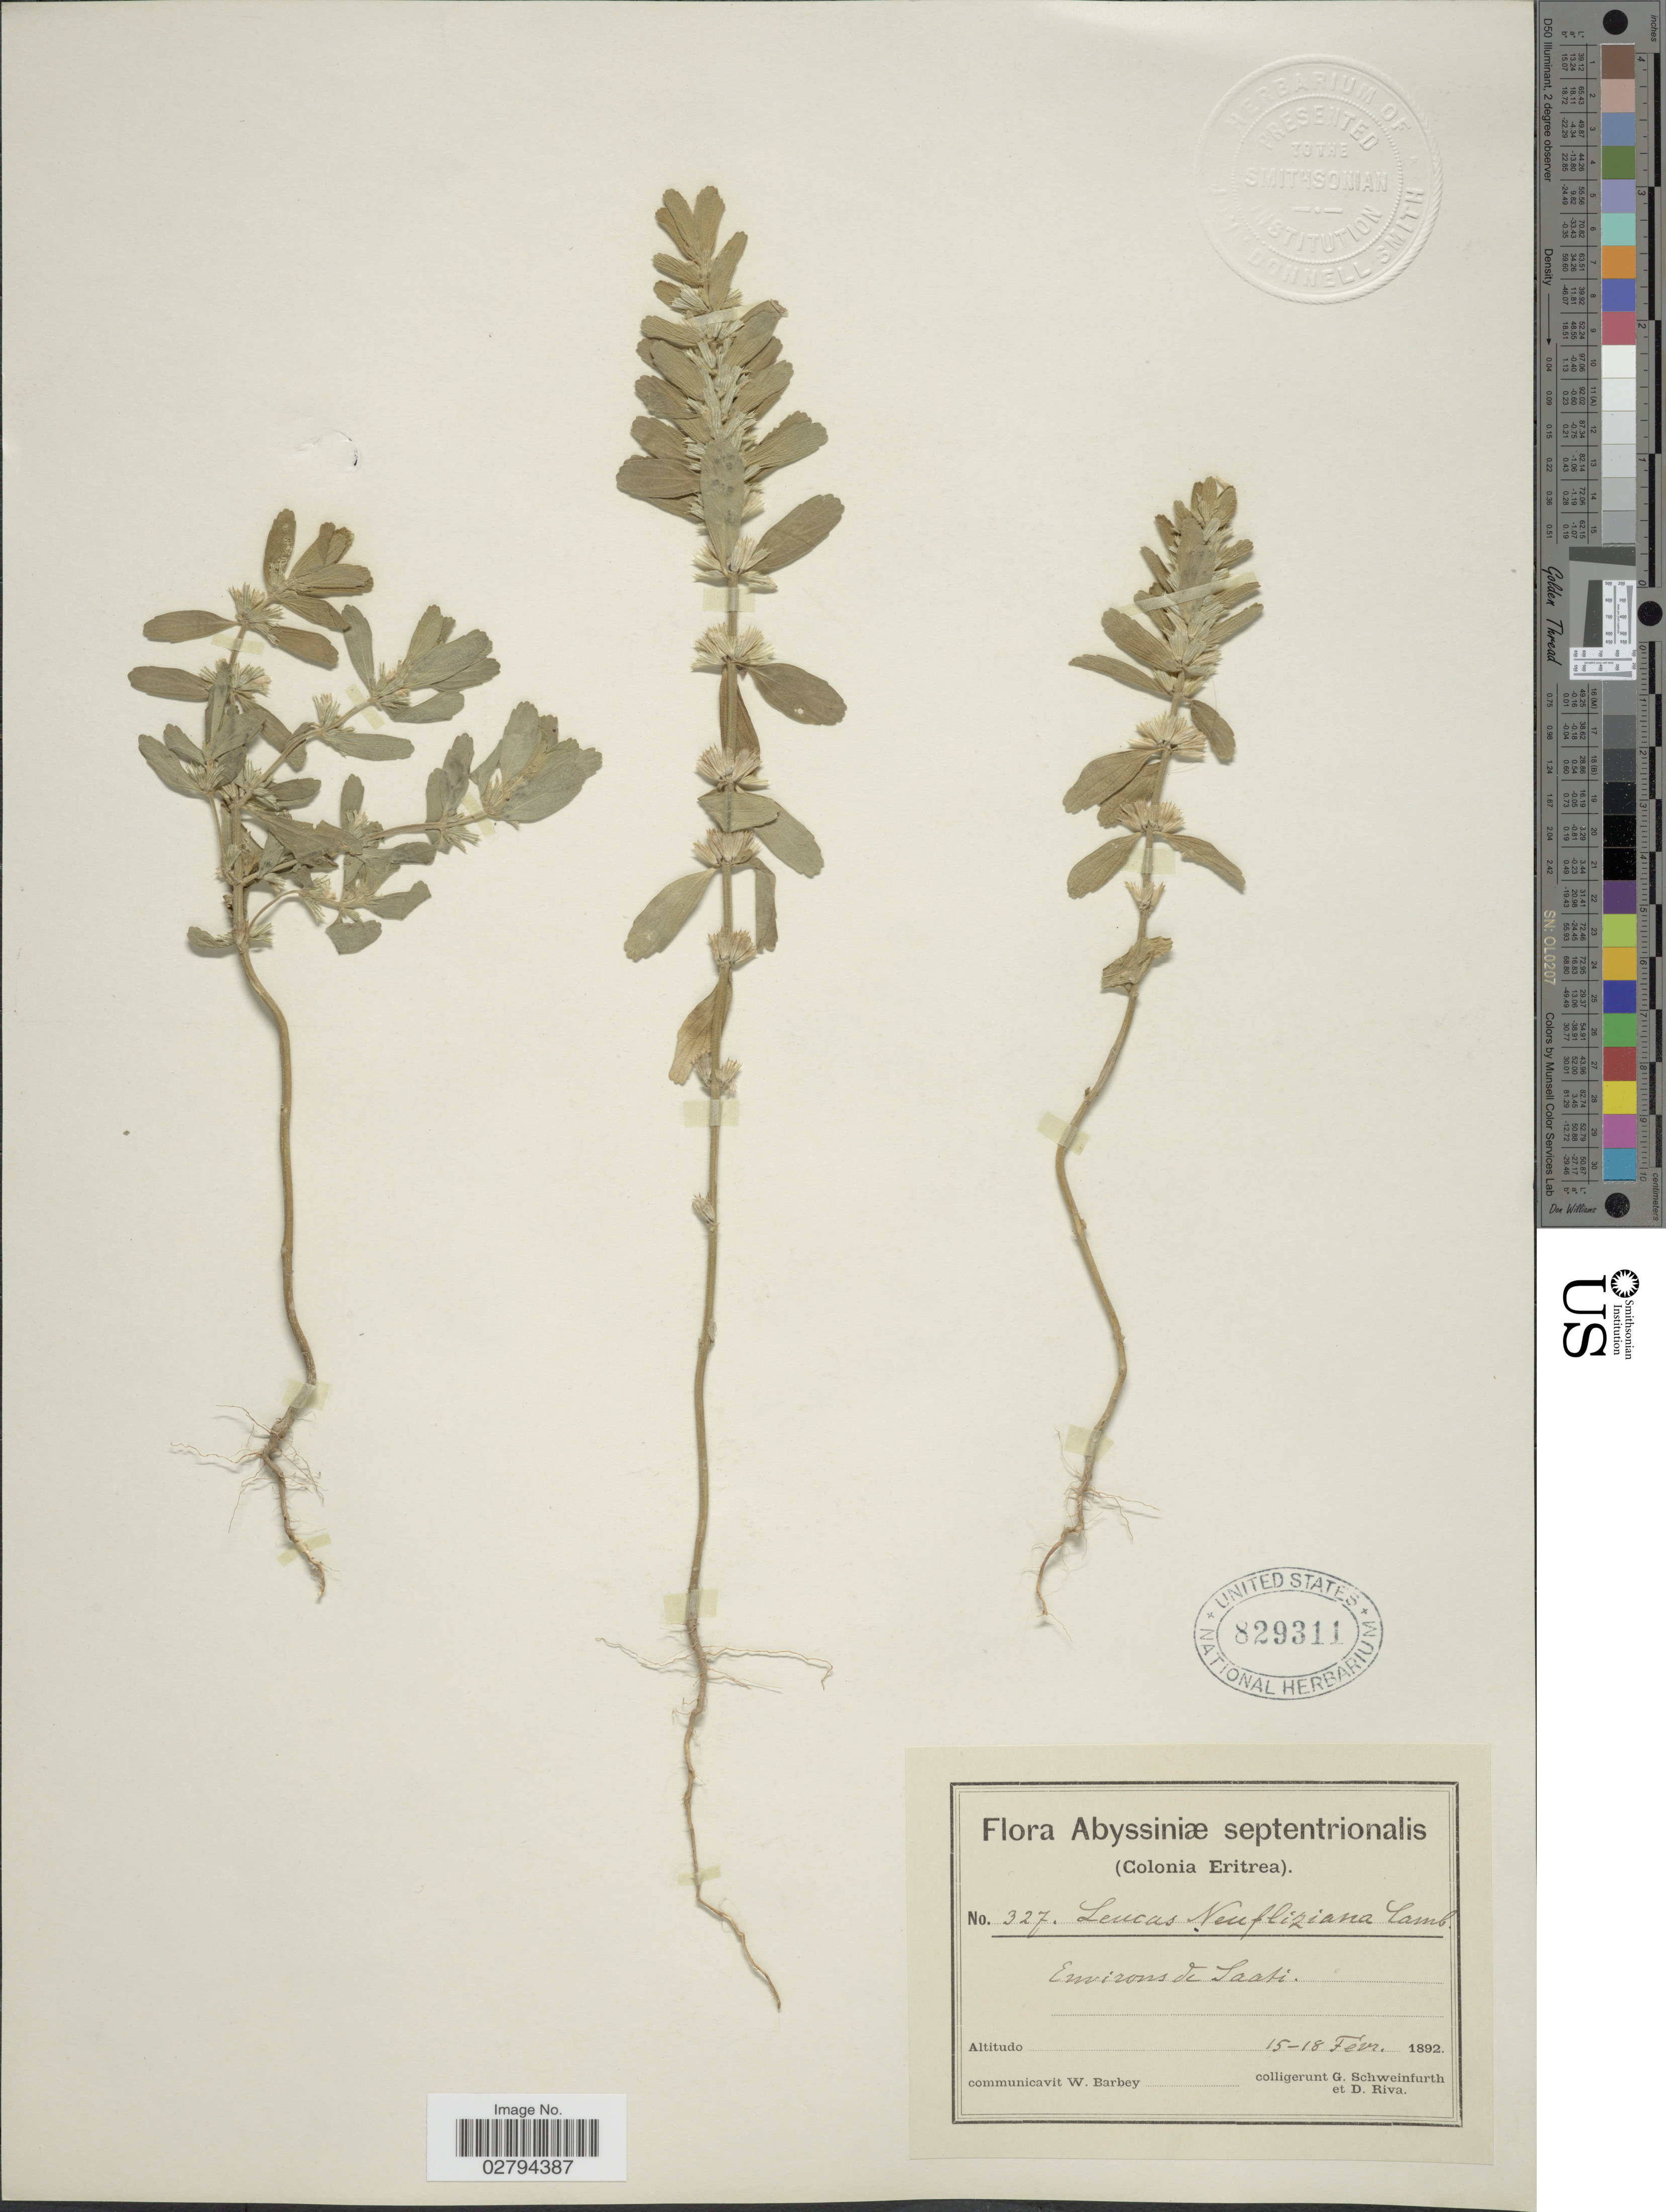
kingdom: Plantae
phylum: Tracheophyta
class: Magnoliopsida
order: Lamiales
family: Lamiaceae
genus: Leucas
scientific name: Leucas neuflizeana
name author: Courb.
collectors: G. A. Schweinfurth (herbarium) & D. Riva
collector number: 327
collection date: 1892-02-15/1892-02-18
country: Eritrea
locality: Abyssiniæ septentrionalis. (Colonia Eritrea). Environs de Saati.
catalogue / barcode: US 829311